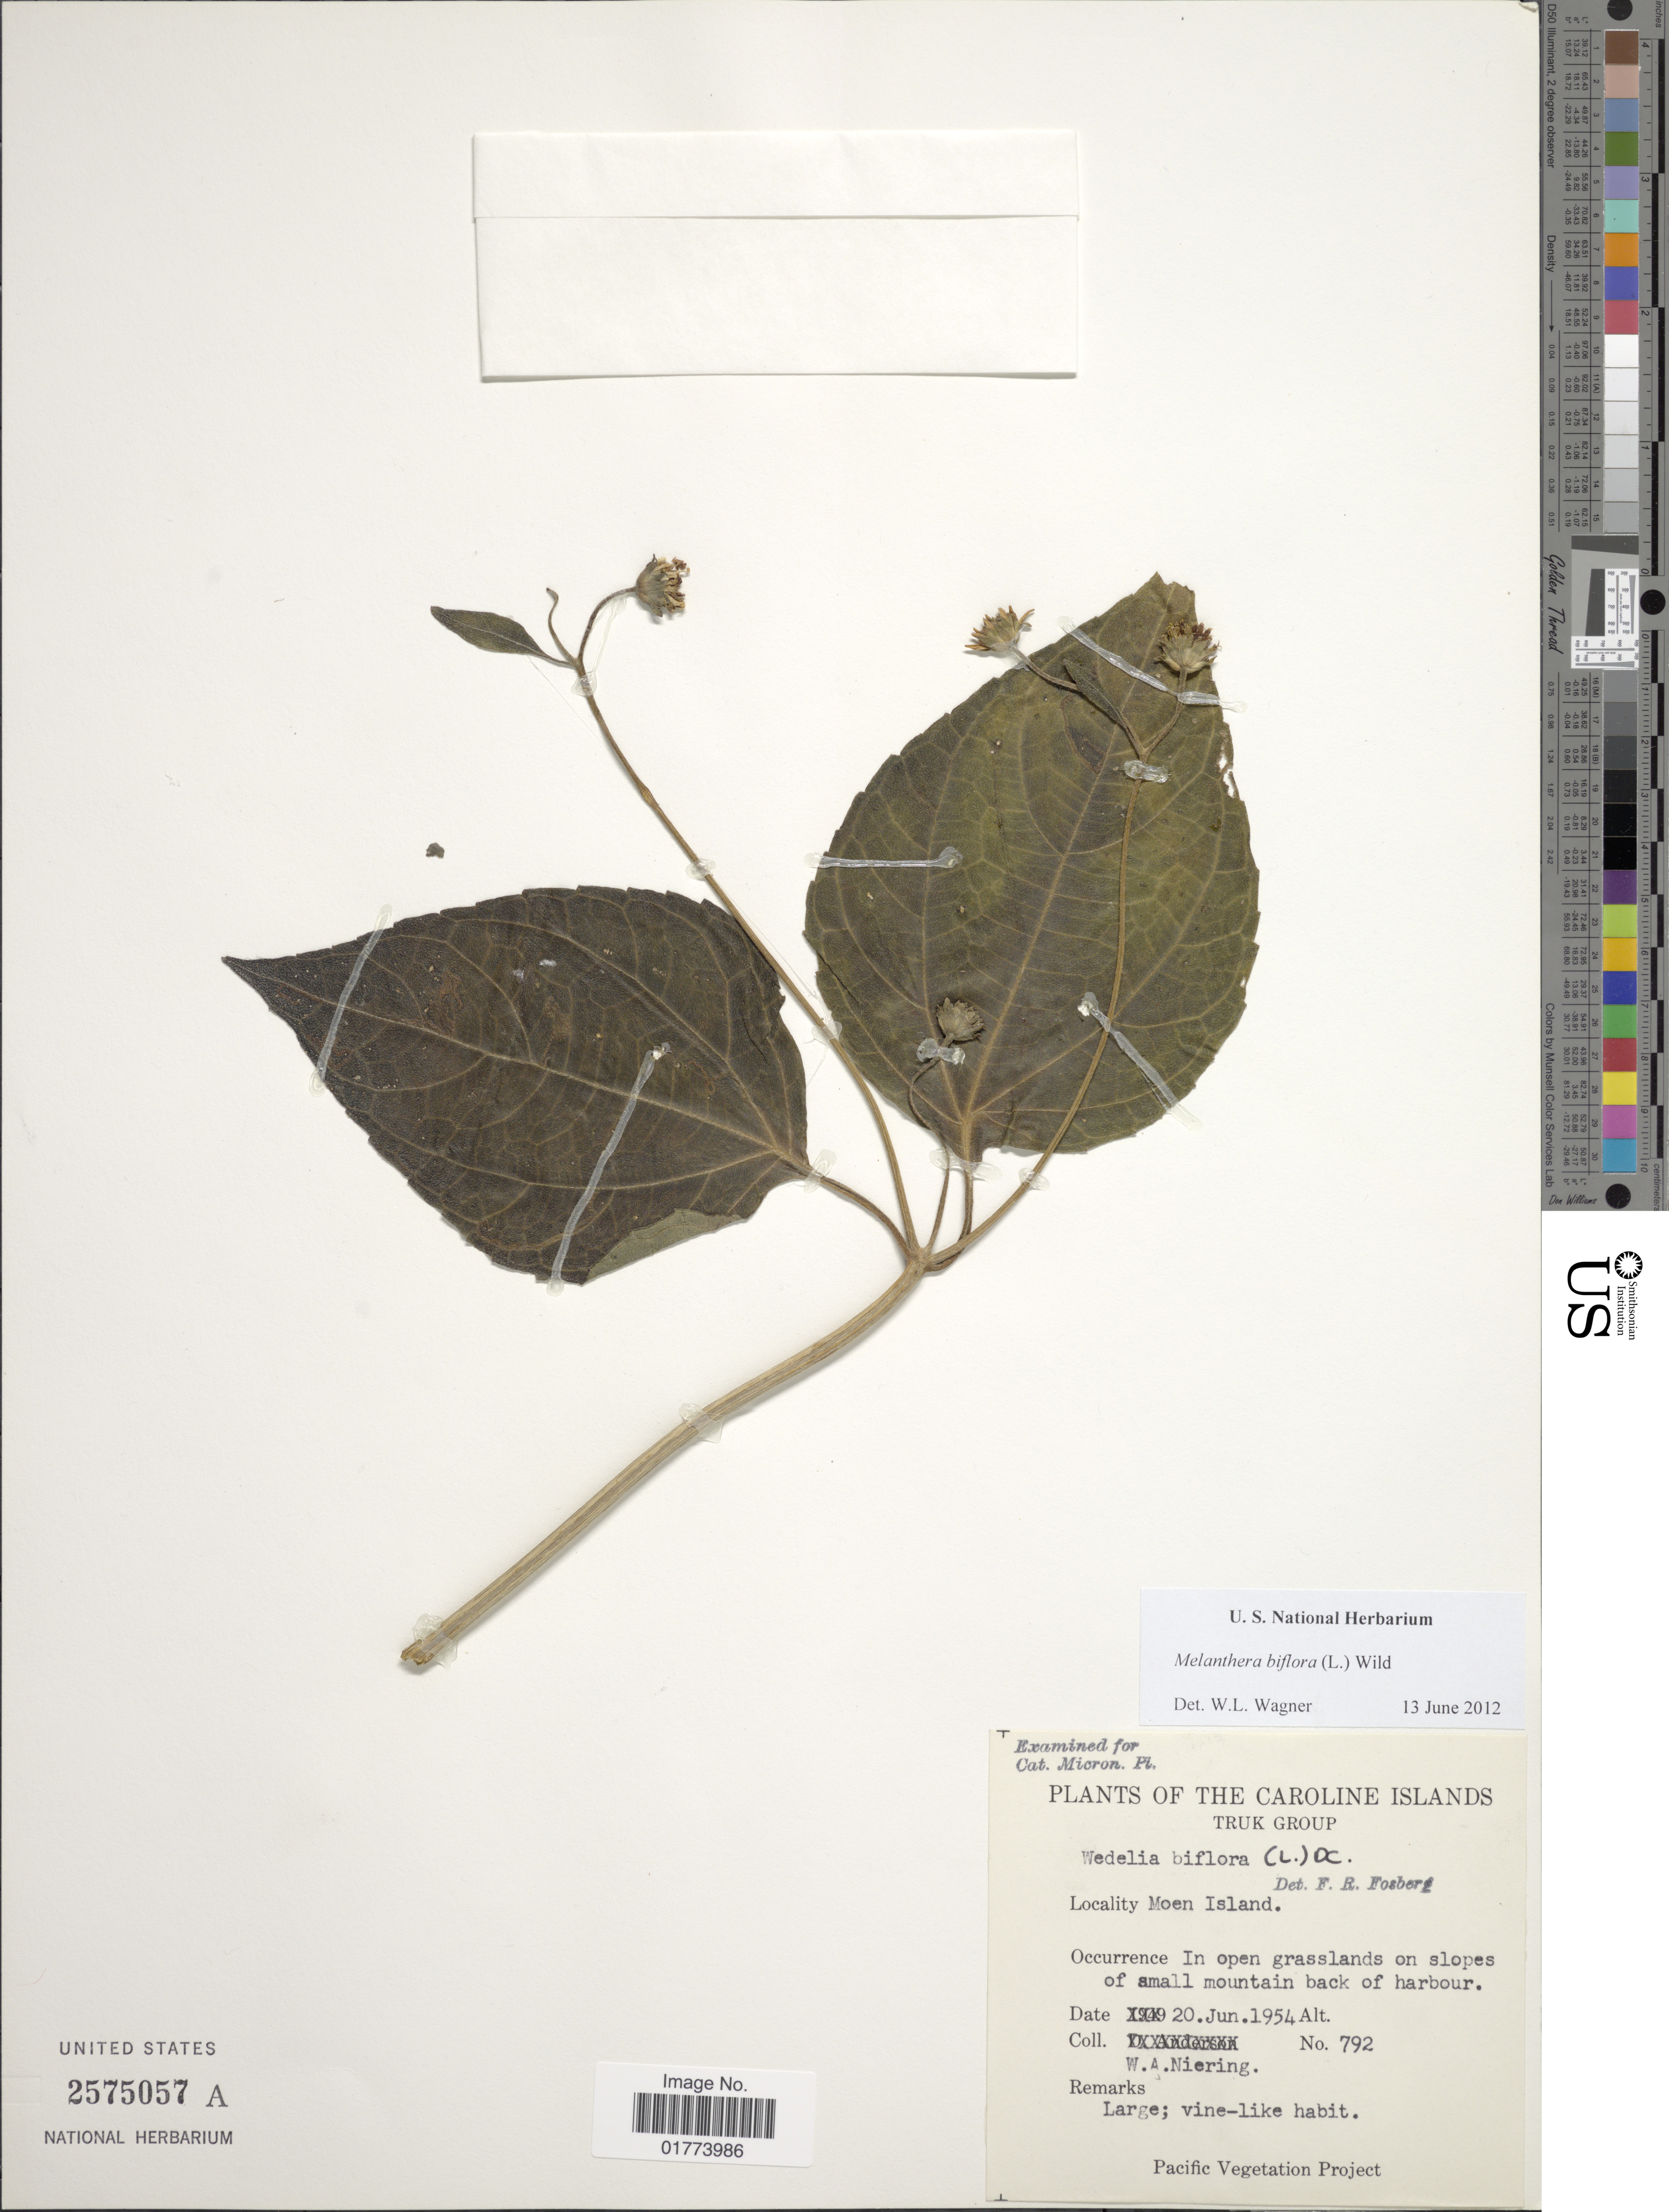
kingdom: Plantae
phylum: Tracheophyta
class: Magnoliopsida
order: Asterales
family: Asteraceae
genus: Wollastonia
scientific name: Wollastonia biflora var. biflora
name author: (L.) DC.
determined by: Wagner, W. L., (BOT), Smithsonian Institution - National Museum of Natural History (UNITED STATES)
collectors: W. Niering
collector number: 792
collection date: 1954-06-20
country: Micronesia, Federated States of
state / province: Truk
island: Moen [Wono]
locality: Truk Group, Moen Island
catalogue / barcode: US 2575057A